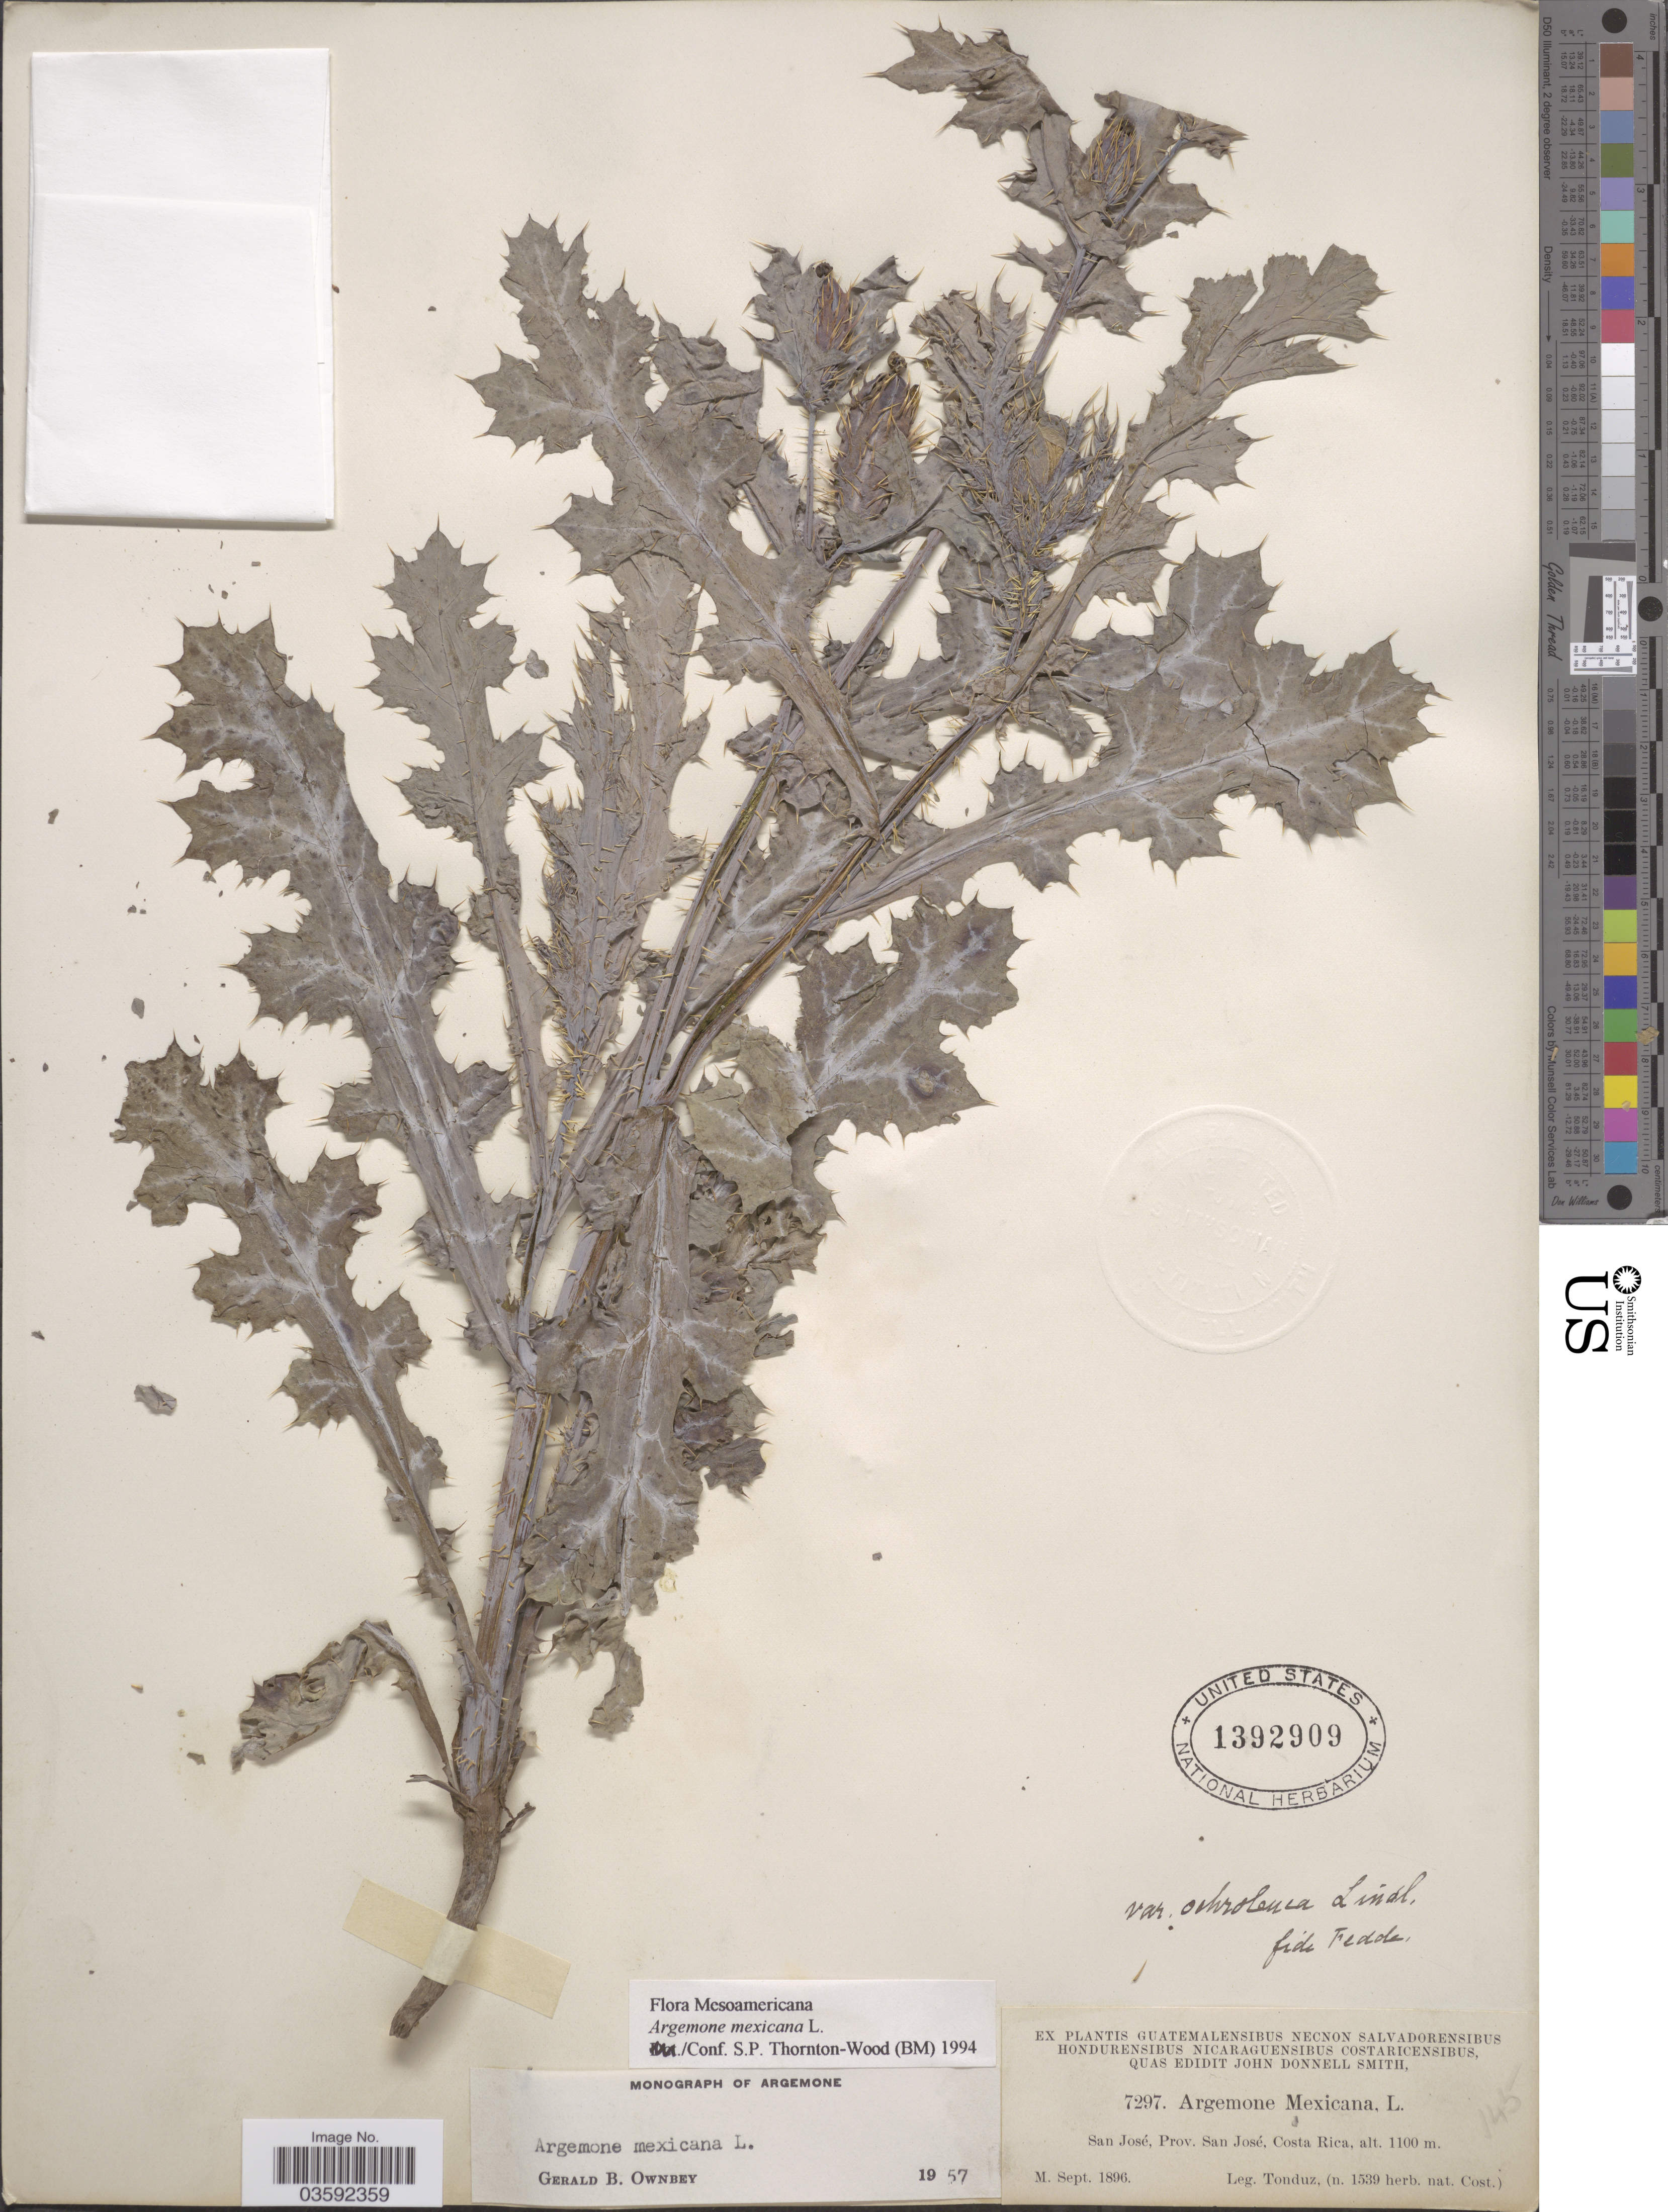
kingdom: Plantae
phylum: Tracheophyta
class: Magnoliopsida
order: Ranunculales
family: Papaveraceae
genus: Argemone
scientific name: Argemone mexicana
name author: L.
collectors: Tonduz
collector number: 7297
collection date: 1896-09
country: Costa Rica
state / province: San José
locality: San José, Prov. San José.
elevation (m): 1100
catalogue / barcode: US 1392909